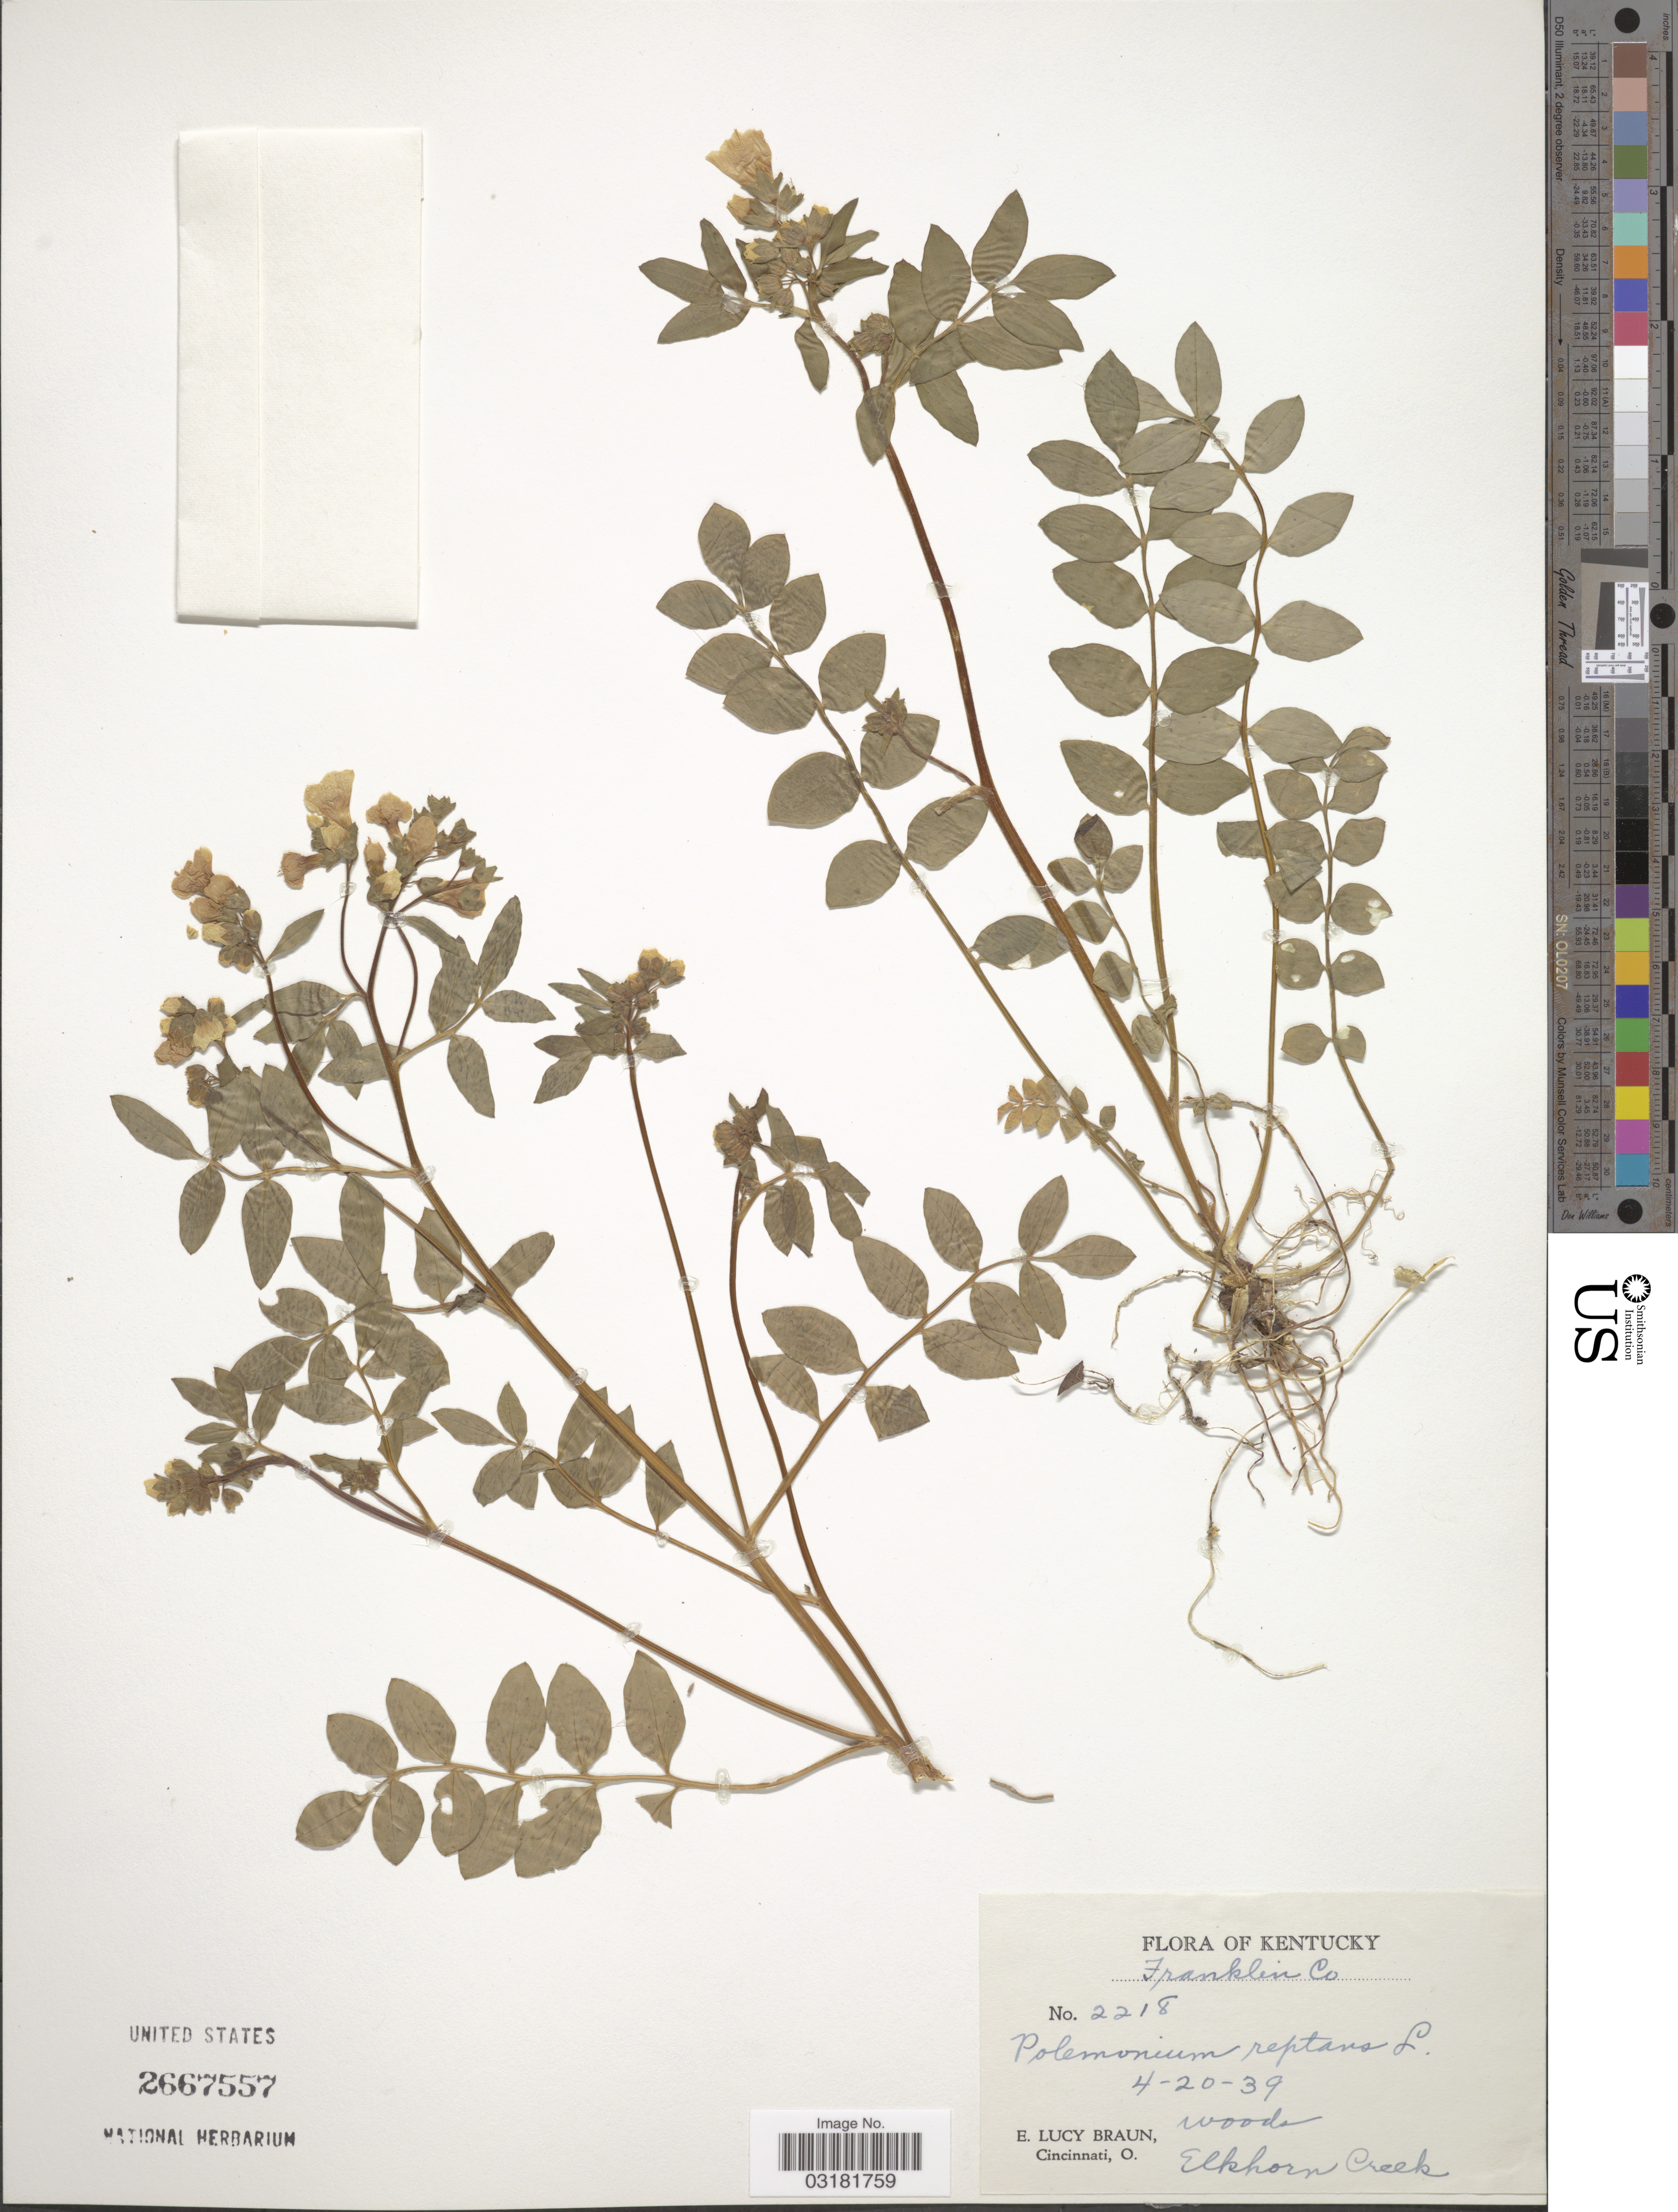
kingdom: Plantae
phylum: Tracheophyta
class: Magnoliopsida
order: Ericales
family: Polemoniaceae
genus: Polemonium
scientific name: Polemonium reptans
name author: L.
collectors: E. L. Braun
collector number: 2218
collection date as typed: Transcribed d/m/y: 20/4/39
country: United States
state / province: Kentucky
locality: Franklin Co. Elkhorn Creek.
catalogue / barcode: US 2667557